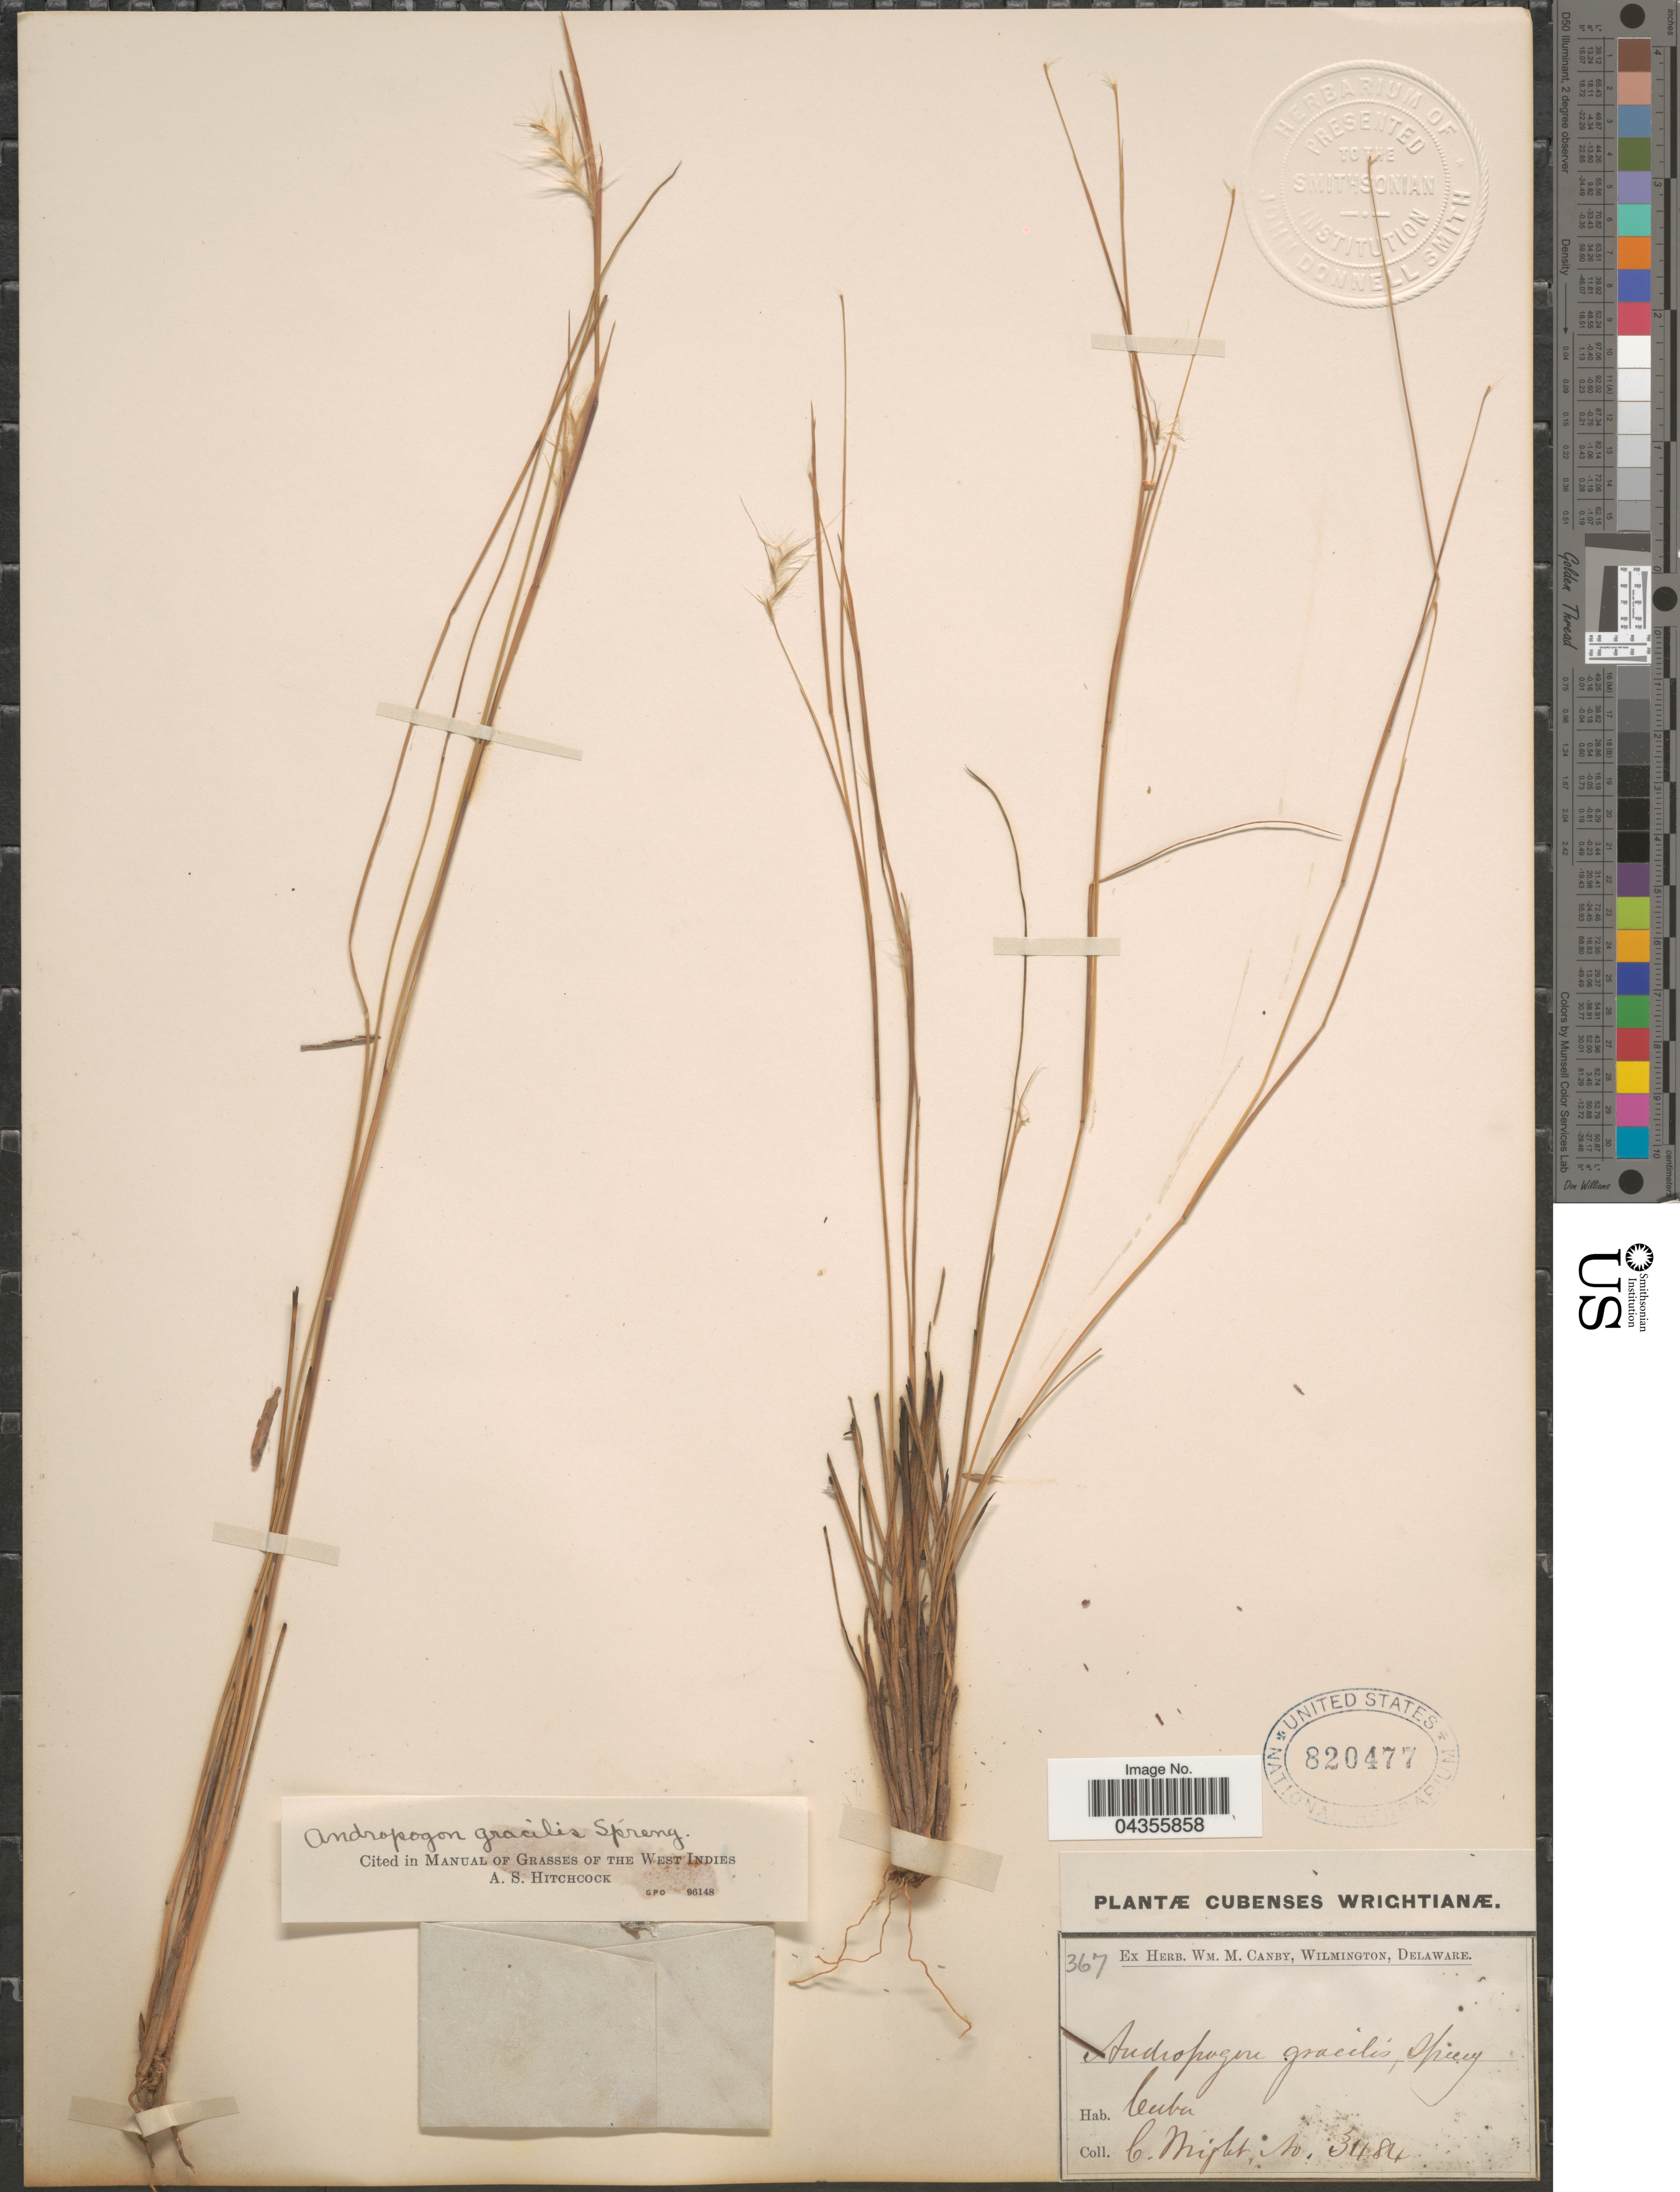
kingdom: Plantae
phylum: Tracheophyta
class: Liliopsida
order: Poales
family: Poaceae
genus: Schizachyrium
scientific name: Schizachyrium gracile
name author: (Spreng.) Nash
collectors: C. Wight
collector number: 3484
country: Cuba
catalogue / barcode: US 820477